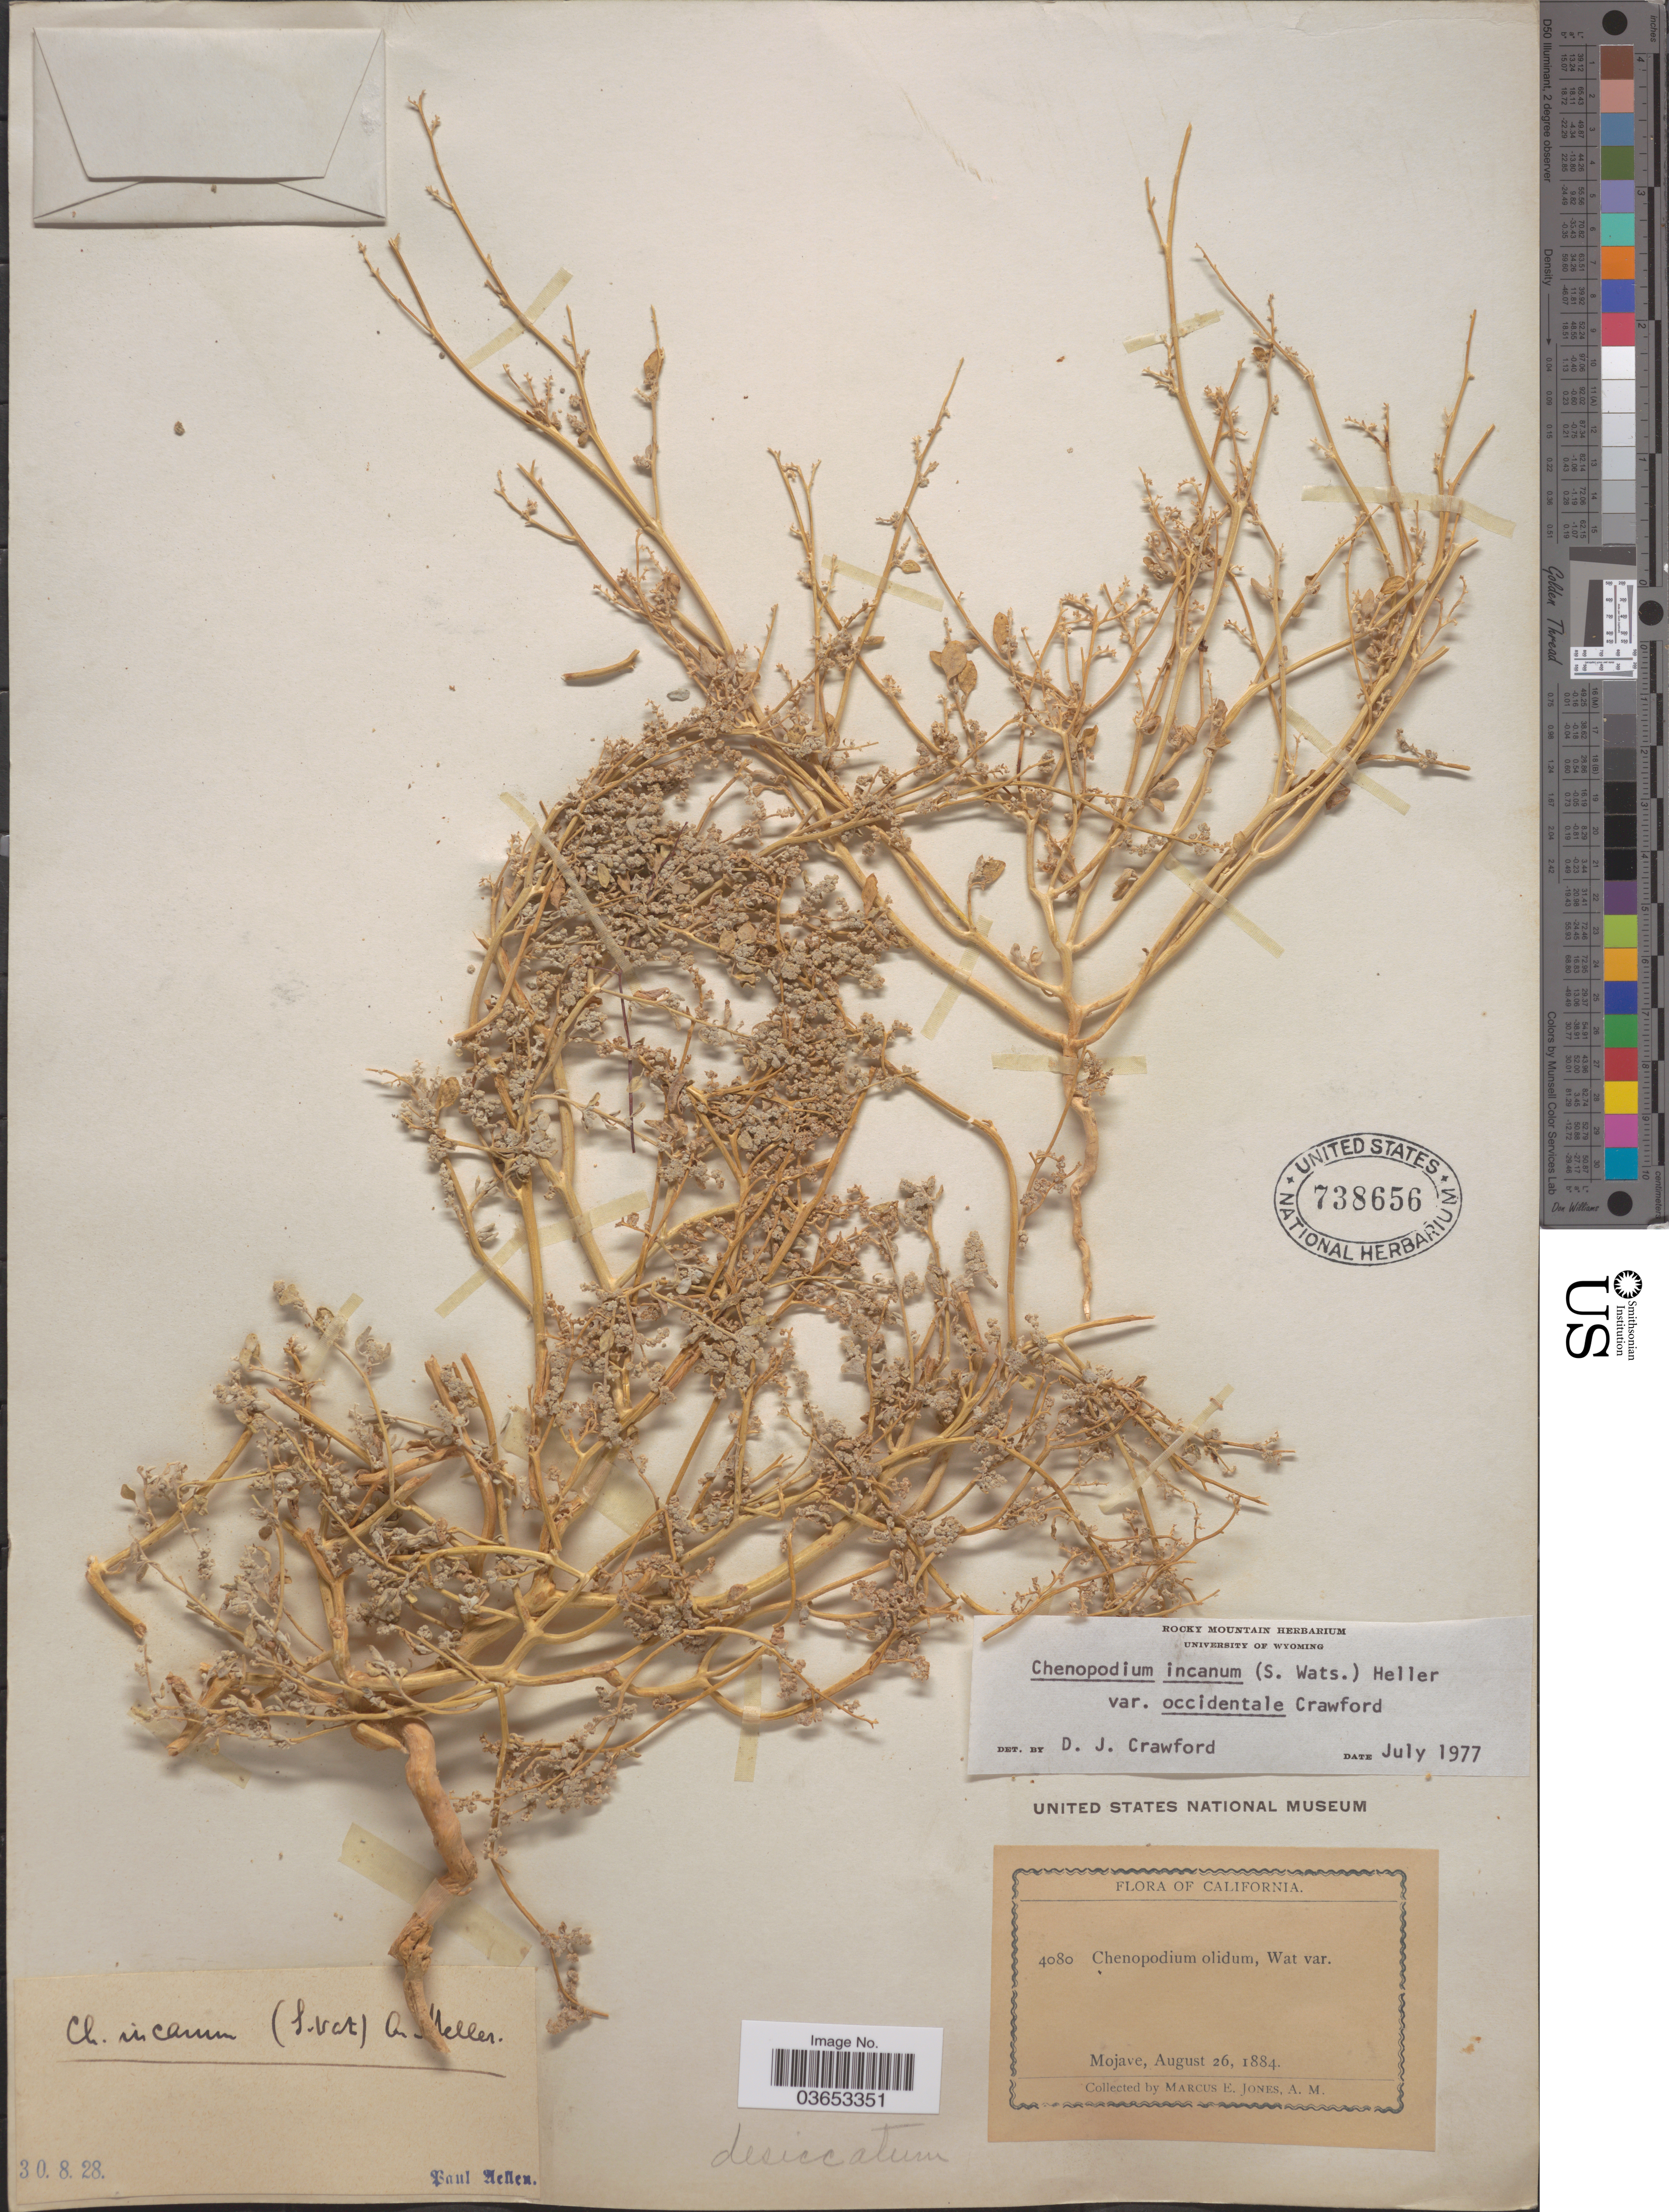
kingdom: Plantae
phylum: Tracheophyta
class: Magnoliopsida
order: Caryophyllales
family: Amaranthaceae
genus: Chenopodium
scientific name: Chenopodium incanum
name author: (S. Watson) A. Heller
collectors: M. E. Jones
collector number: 4080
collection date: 1884-08-26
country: United States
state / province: California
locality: Mojave.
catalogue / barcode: US 738656